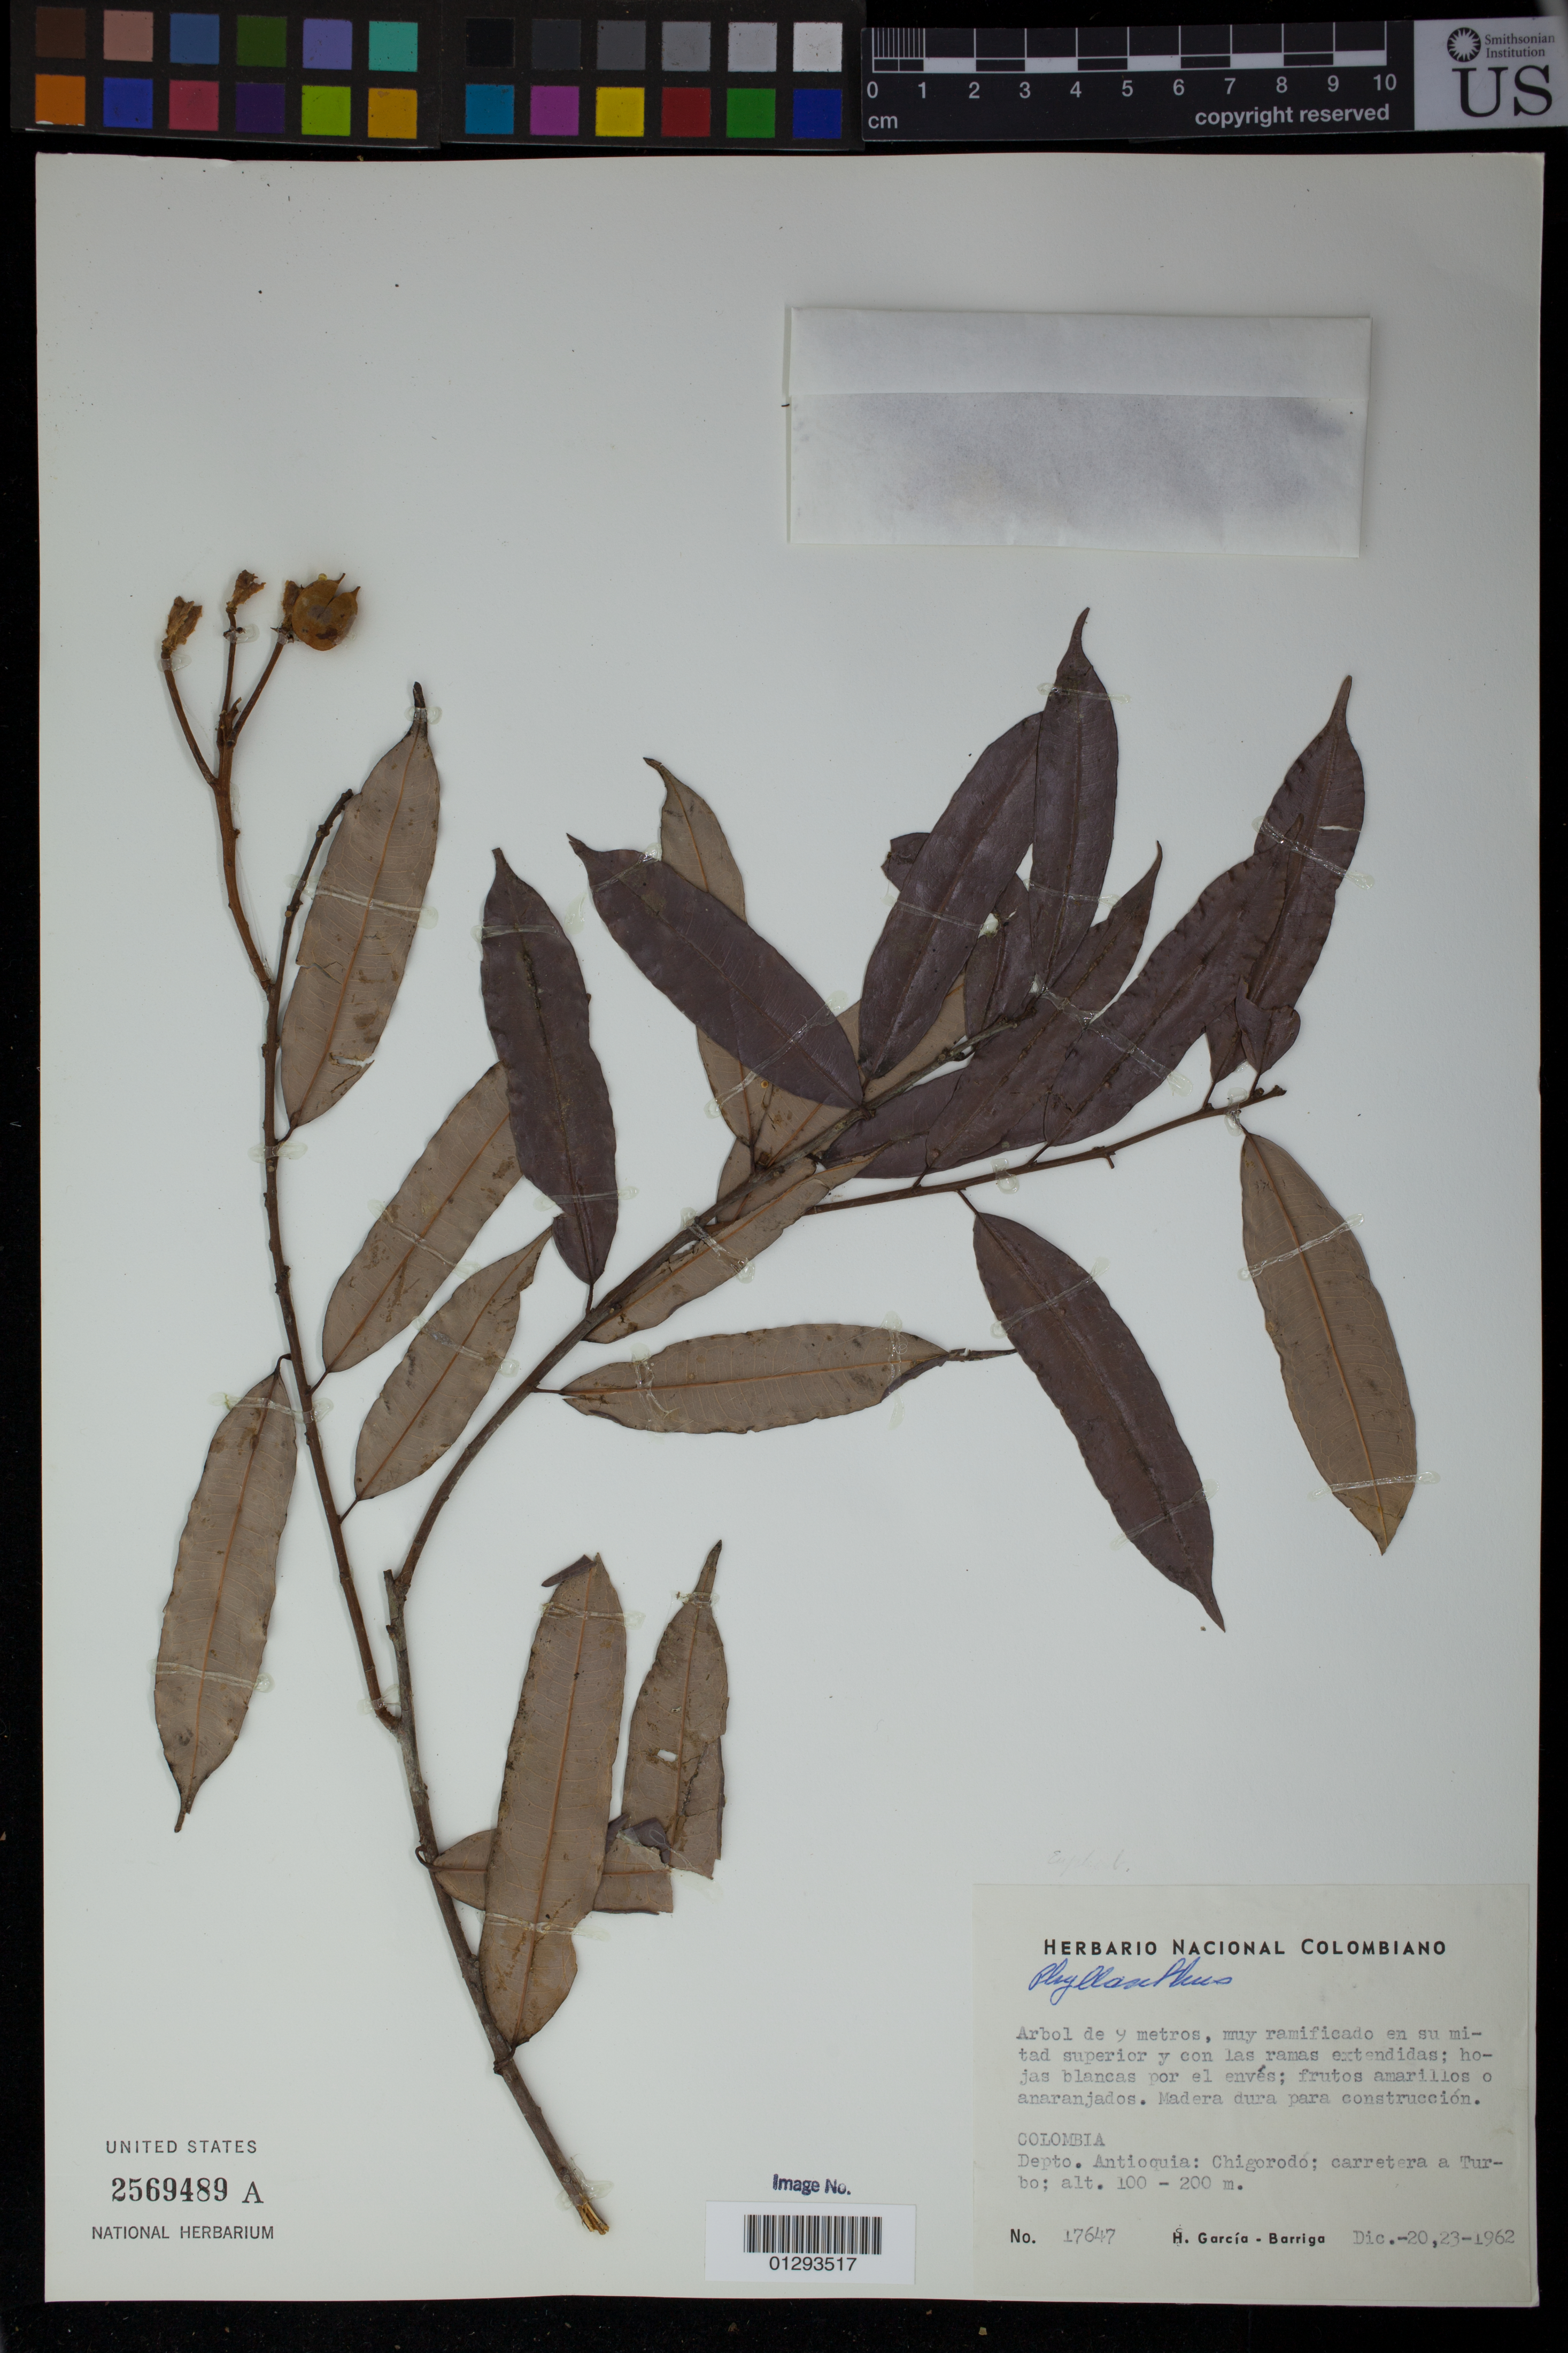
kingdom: Plantae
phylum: Tracheophyta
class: Magnoliopsida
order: Malpighiales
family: Euphorbiaceae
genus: Mabea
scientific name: Mabea sp.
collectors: H. García Barriga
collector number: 17647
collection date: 1962-12-20/1962-12-23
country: Colombia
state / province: Antioquia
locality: Chigorodo: carretera a Turbo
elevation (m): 100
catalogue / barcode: US 2569489A